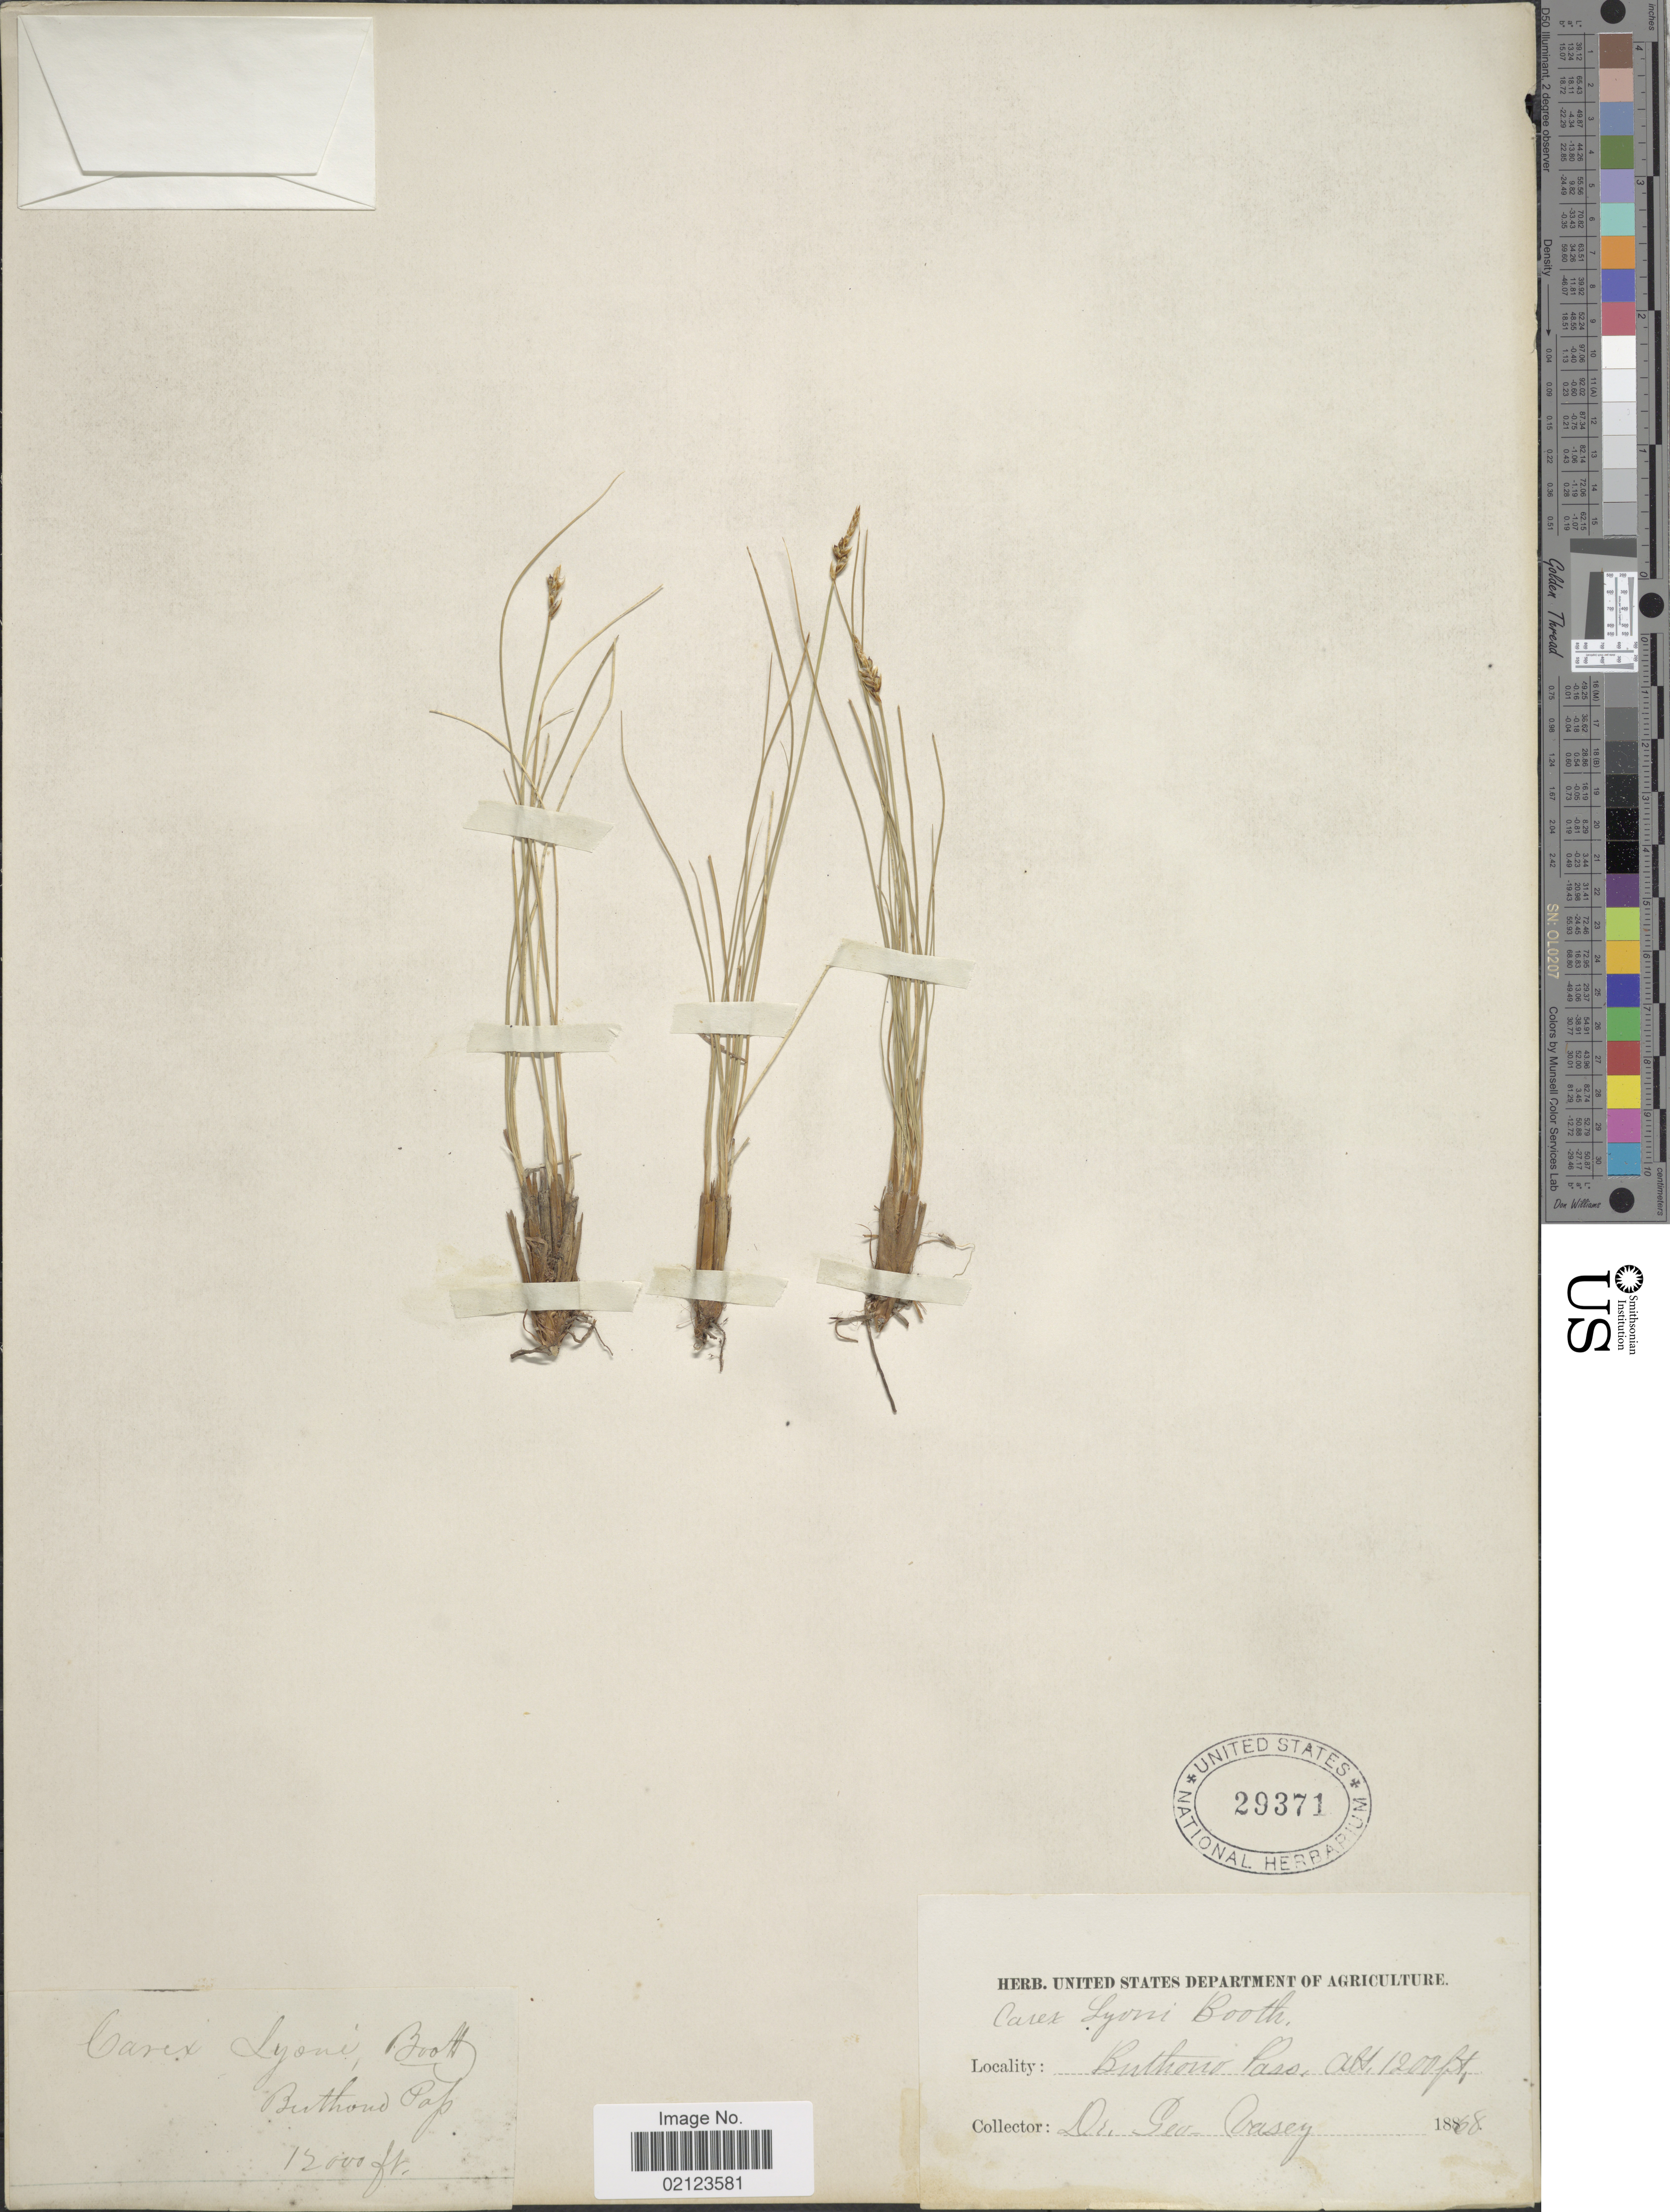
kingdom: Plantae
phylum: Tracheophyta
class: Liliopsida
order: Poales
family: Cyperaceae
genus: Carex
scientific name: Carex elynoides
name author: Holm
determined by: Strong, Mark T., (BOT), Smithsonian Institution - National Museum of Natural History (UNITED STATES)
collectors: G. Vasey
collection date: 1868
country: United States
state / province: Colorado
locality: Berthoud Pass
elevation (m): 366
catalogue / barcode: US 29371